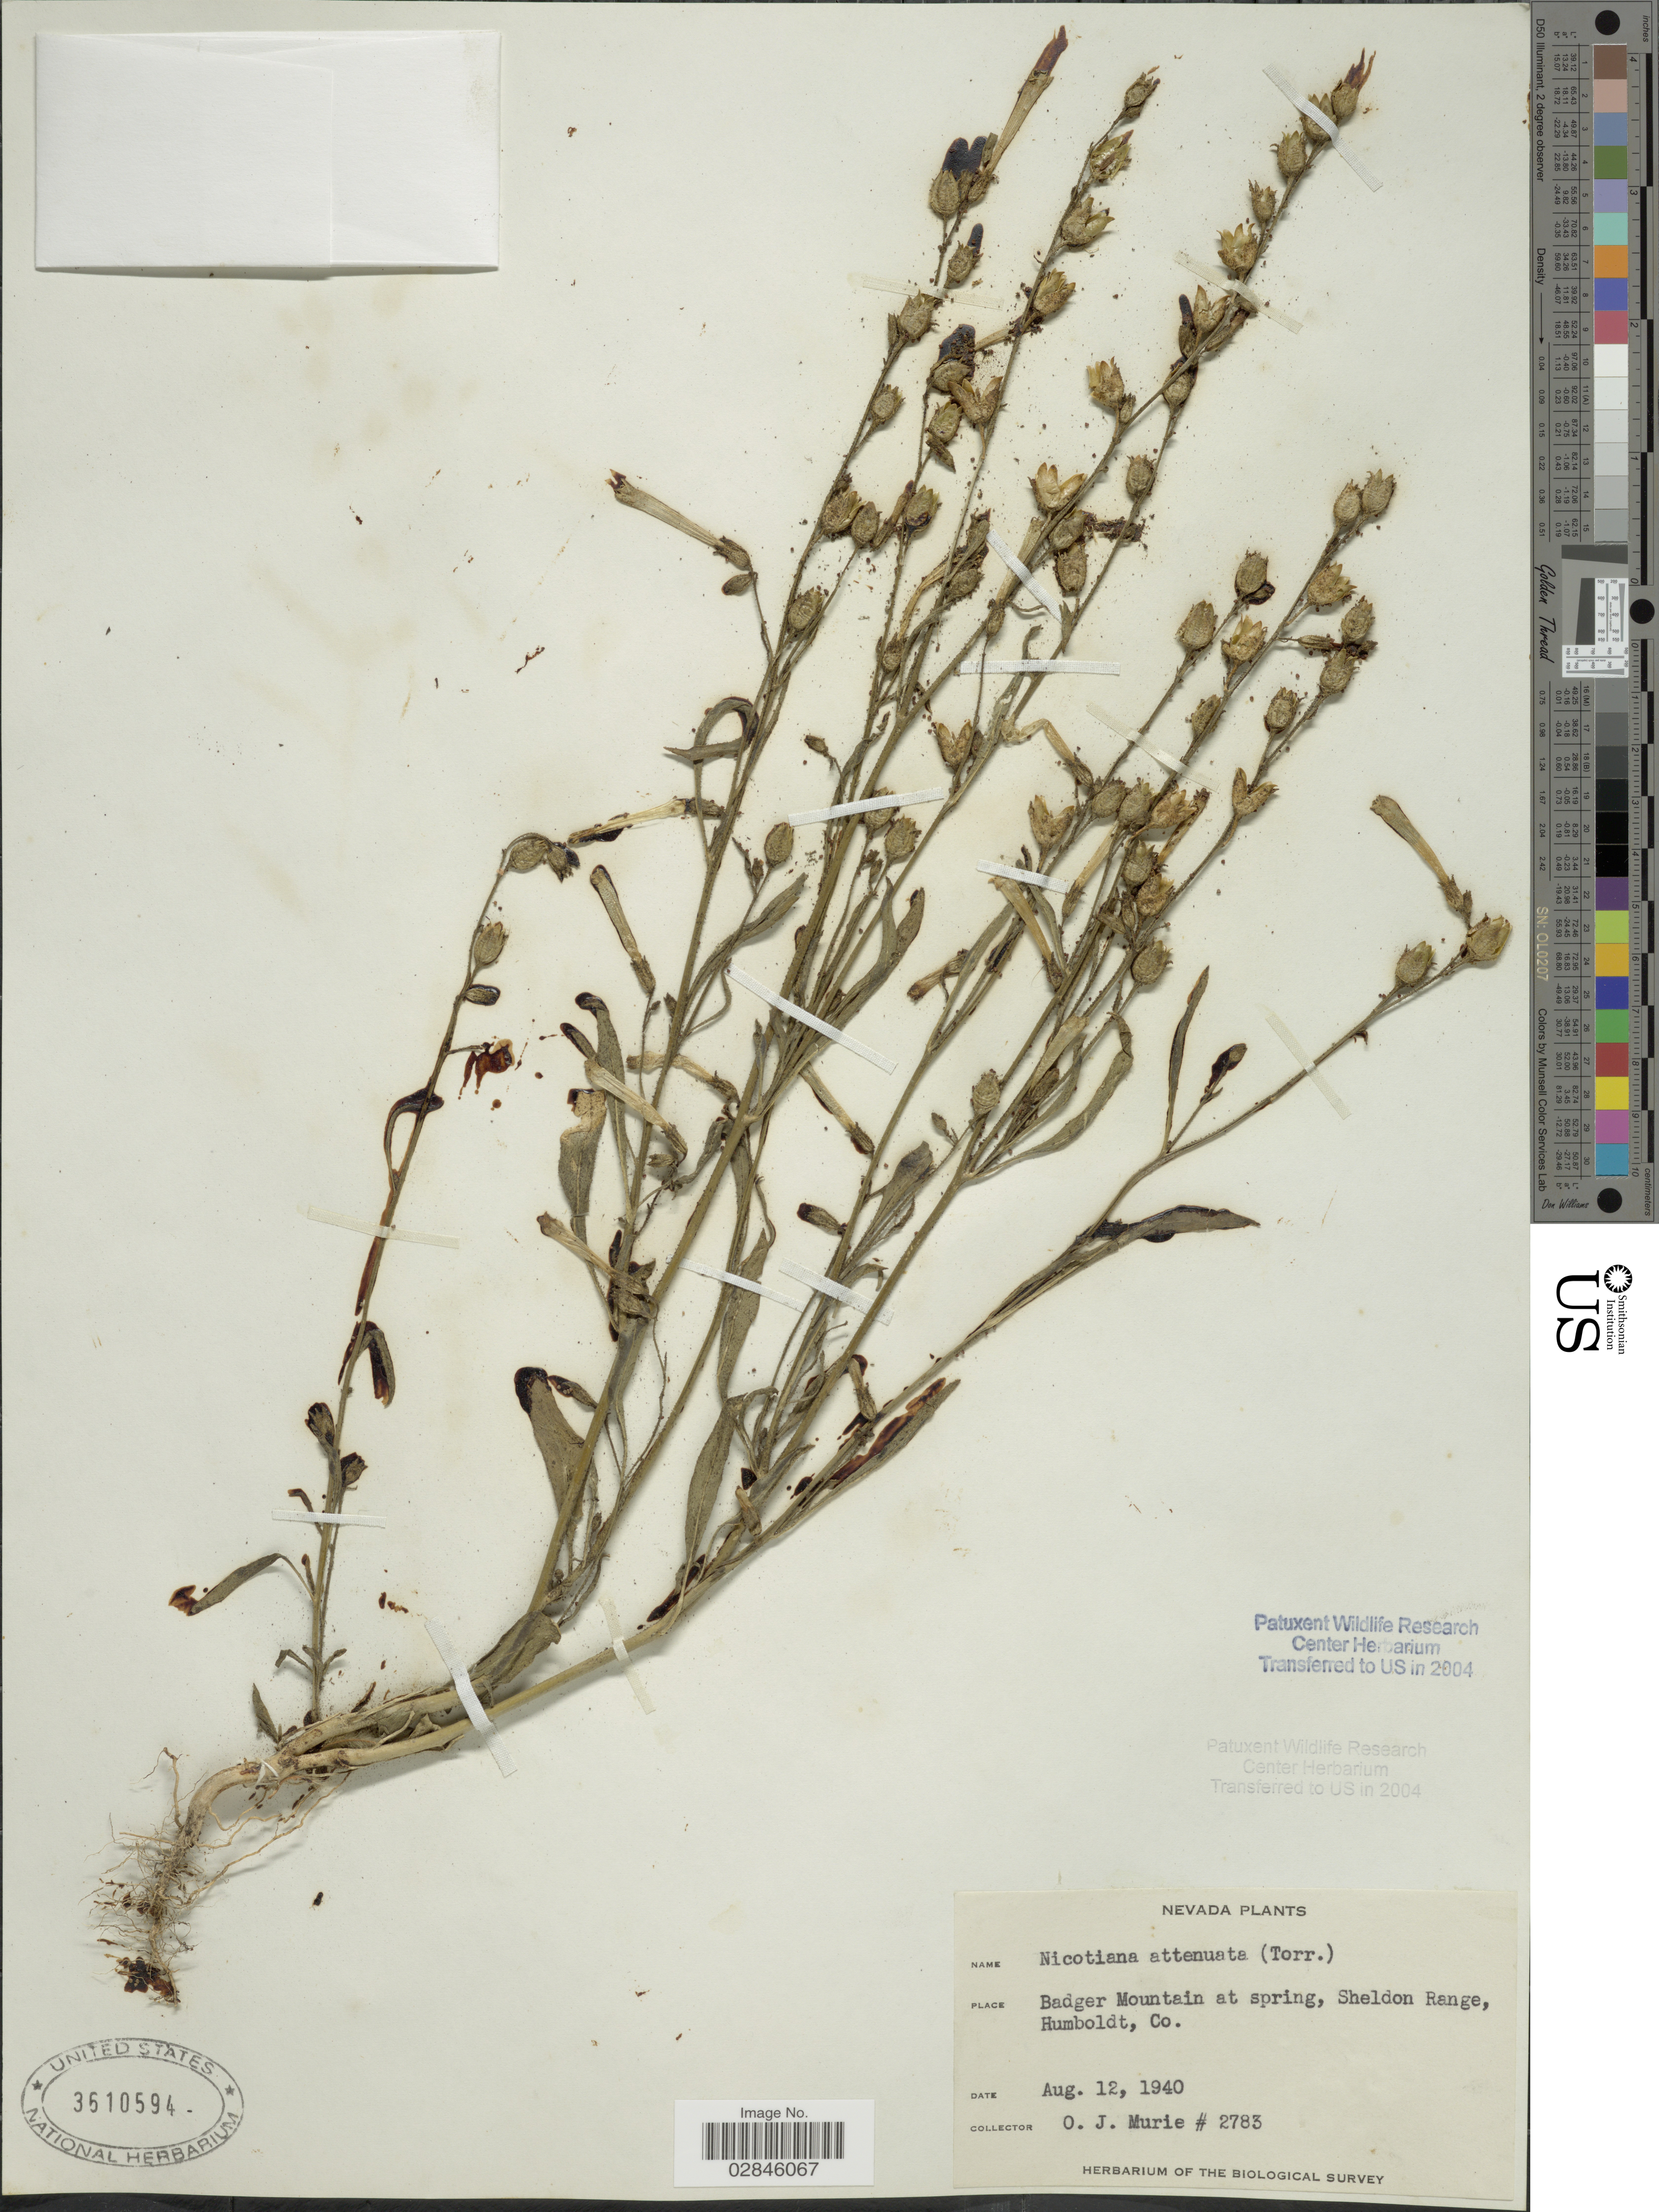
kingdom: Plantae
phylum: Tracheophyta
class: Magnoliopsida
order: Solanales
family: Solanaceae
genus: Nicotiana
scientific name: Nicotiana attenuata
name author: Torr. ex S. Watson in C. King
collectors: O. Murie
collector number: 2783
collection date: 1940-08-12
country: United States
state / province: Nevada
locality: Badger Mountain at spring, Sheldon Range, Humboldt, Co.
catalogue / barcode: US 3610594